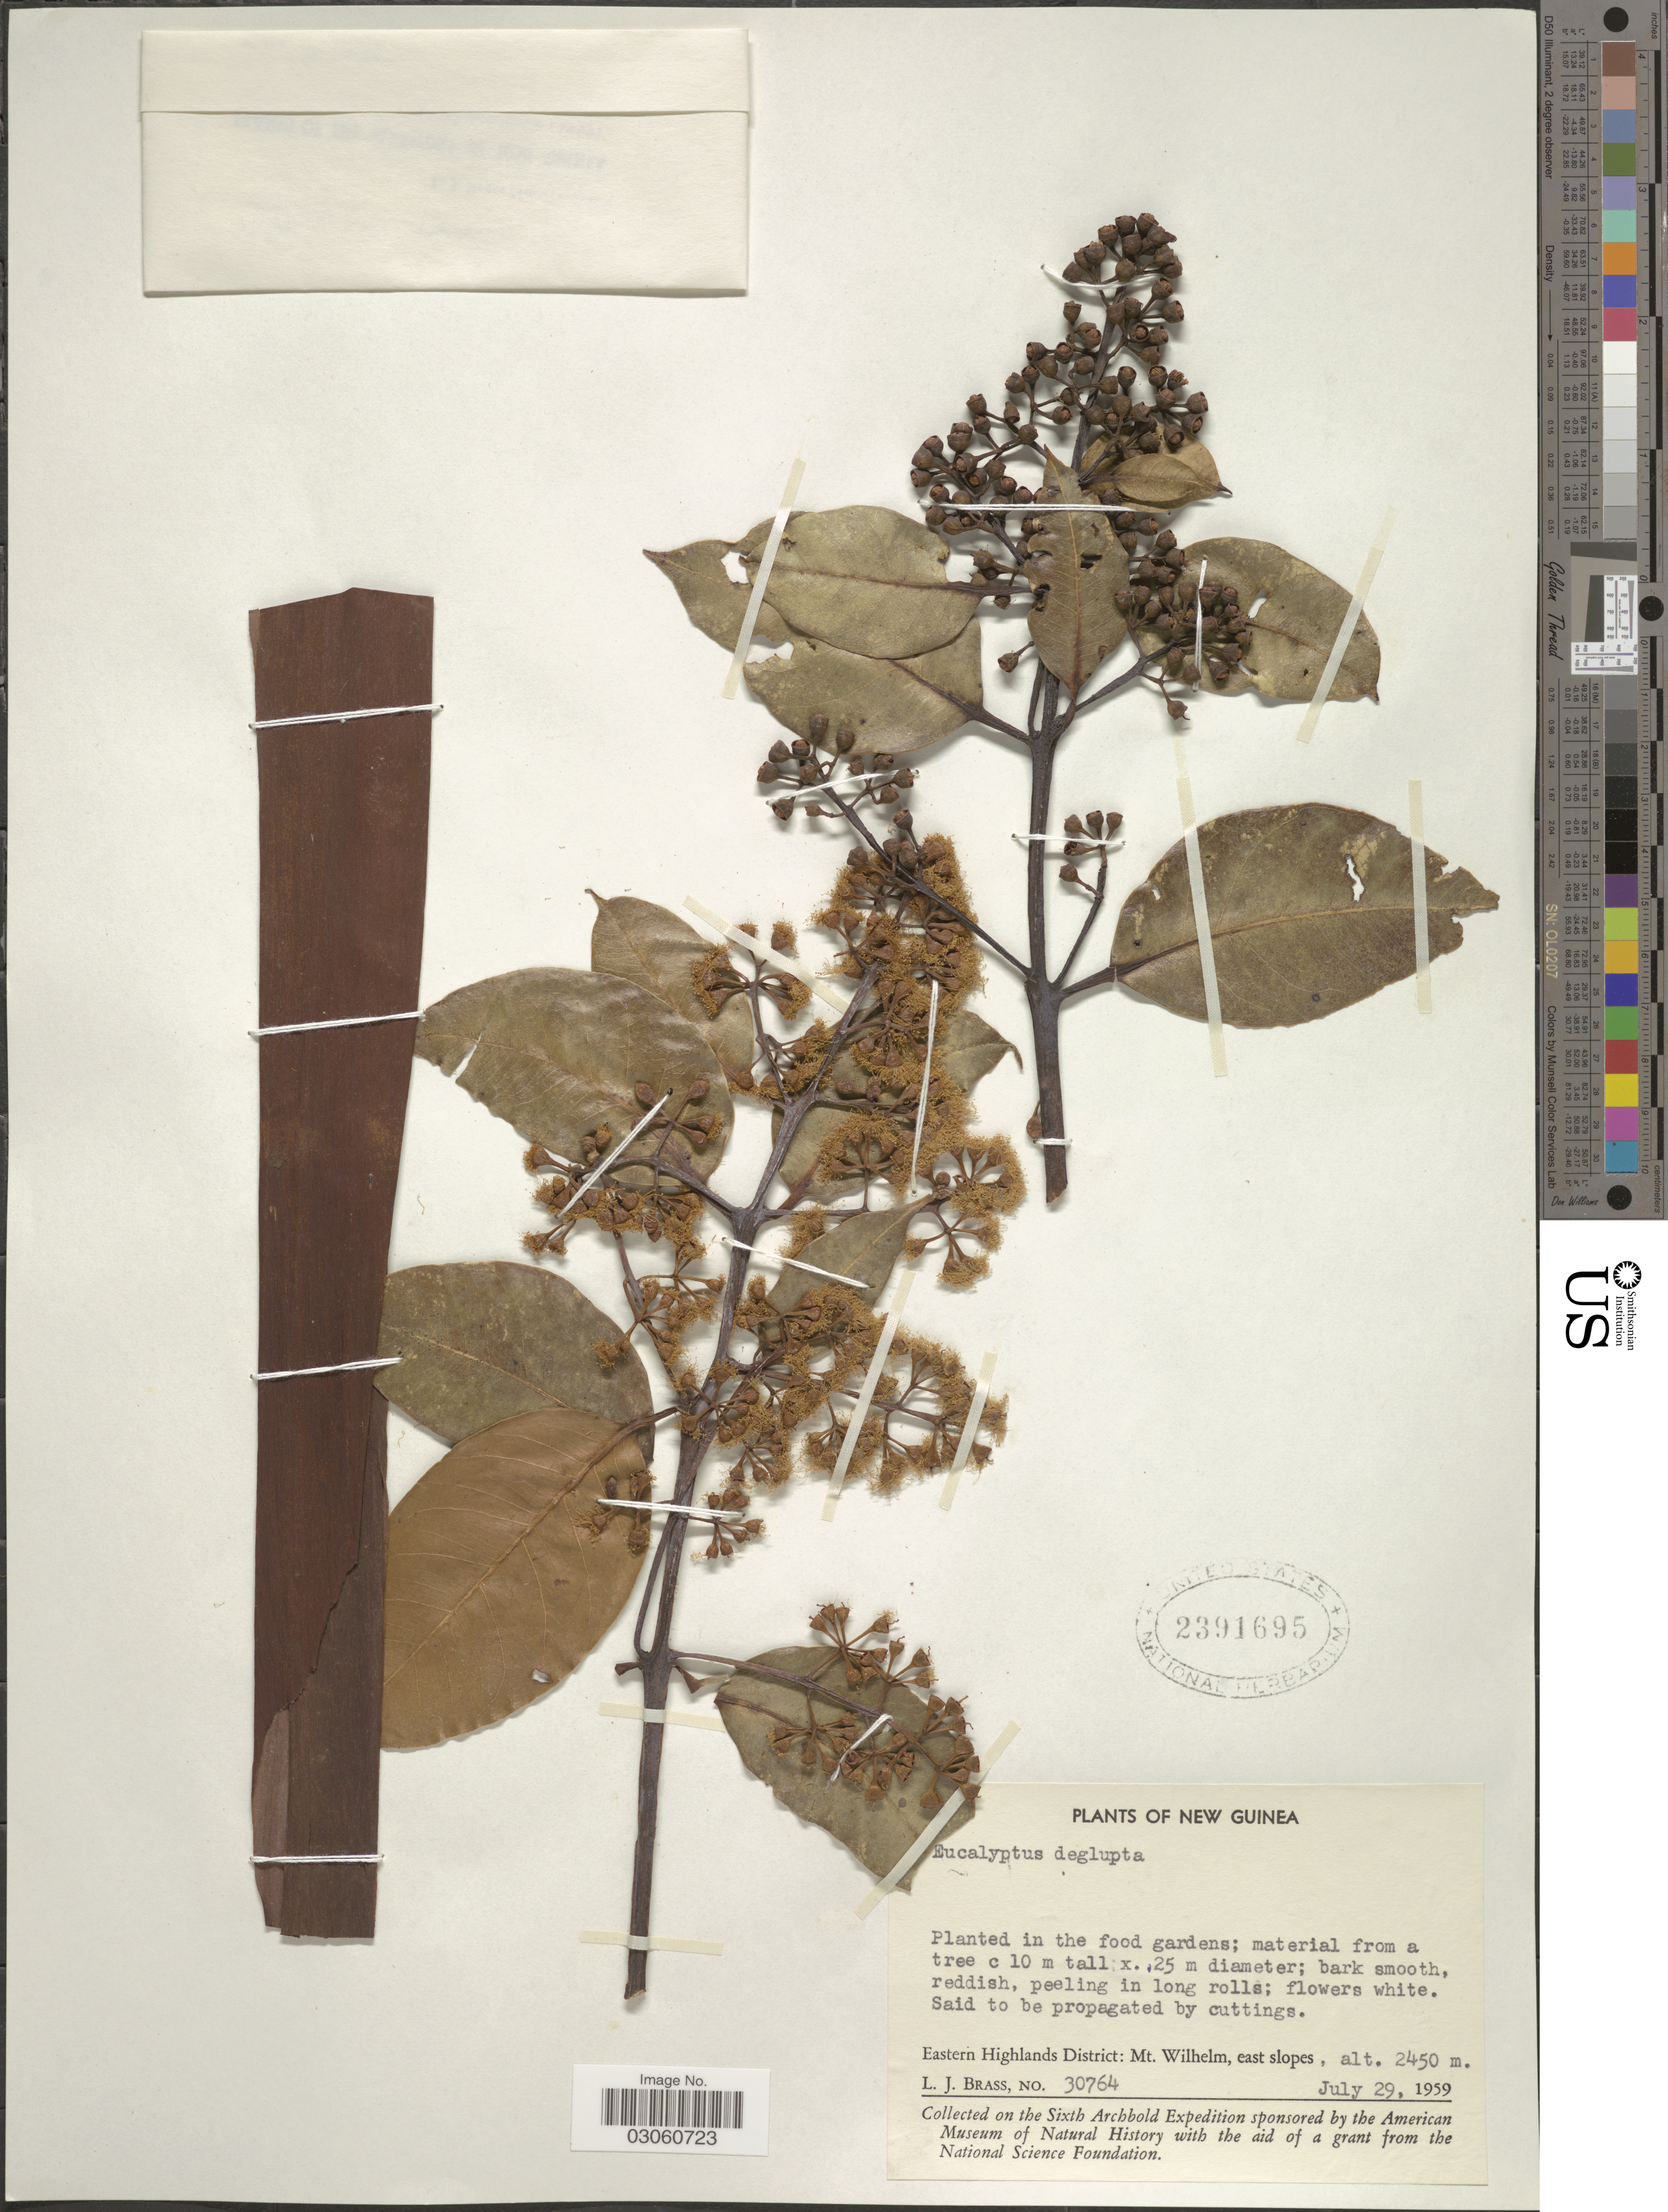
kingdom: Plantae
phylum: Tracheophyta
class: Magnoliopsida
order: Myrtales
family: Myrtaceae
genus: Eucalyptus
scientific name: Eucalyptus deglupta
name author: Blume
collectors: L. J. Brass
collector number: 30764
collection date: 1959-07-29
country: Papua New Guinea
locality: New Guinea. Eastern Highlands District: Mt. Wilhelm, east slopes.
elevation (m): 2450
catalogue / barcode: US 2391695